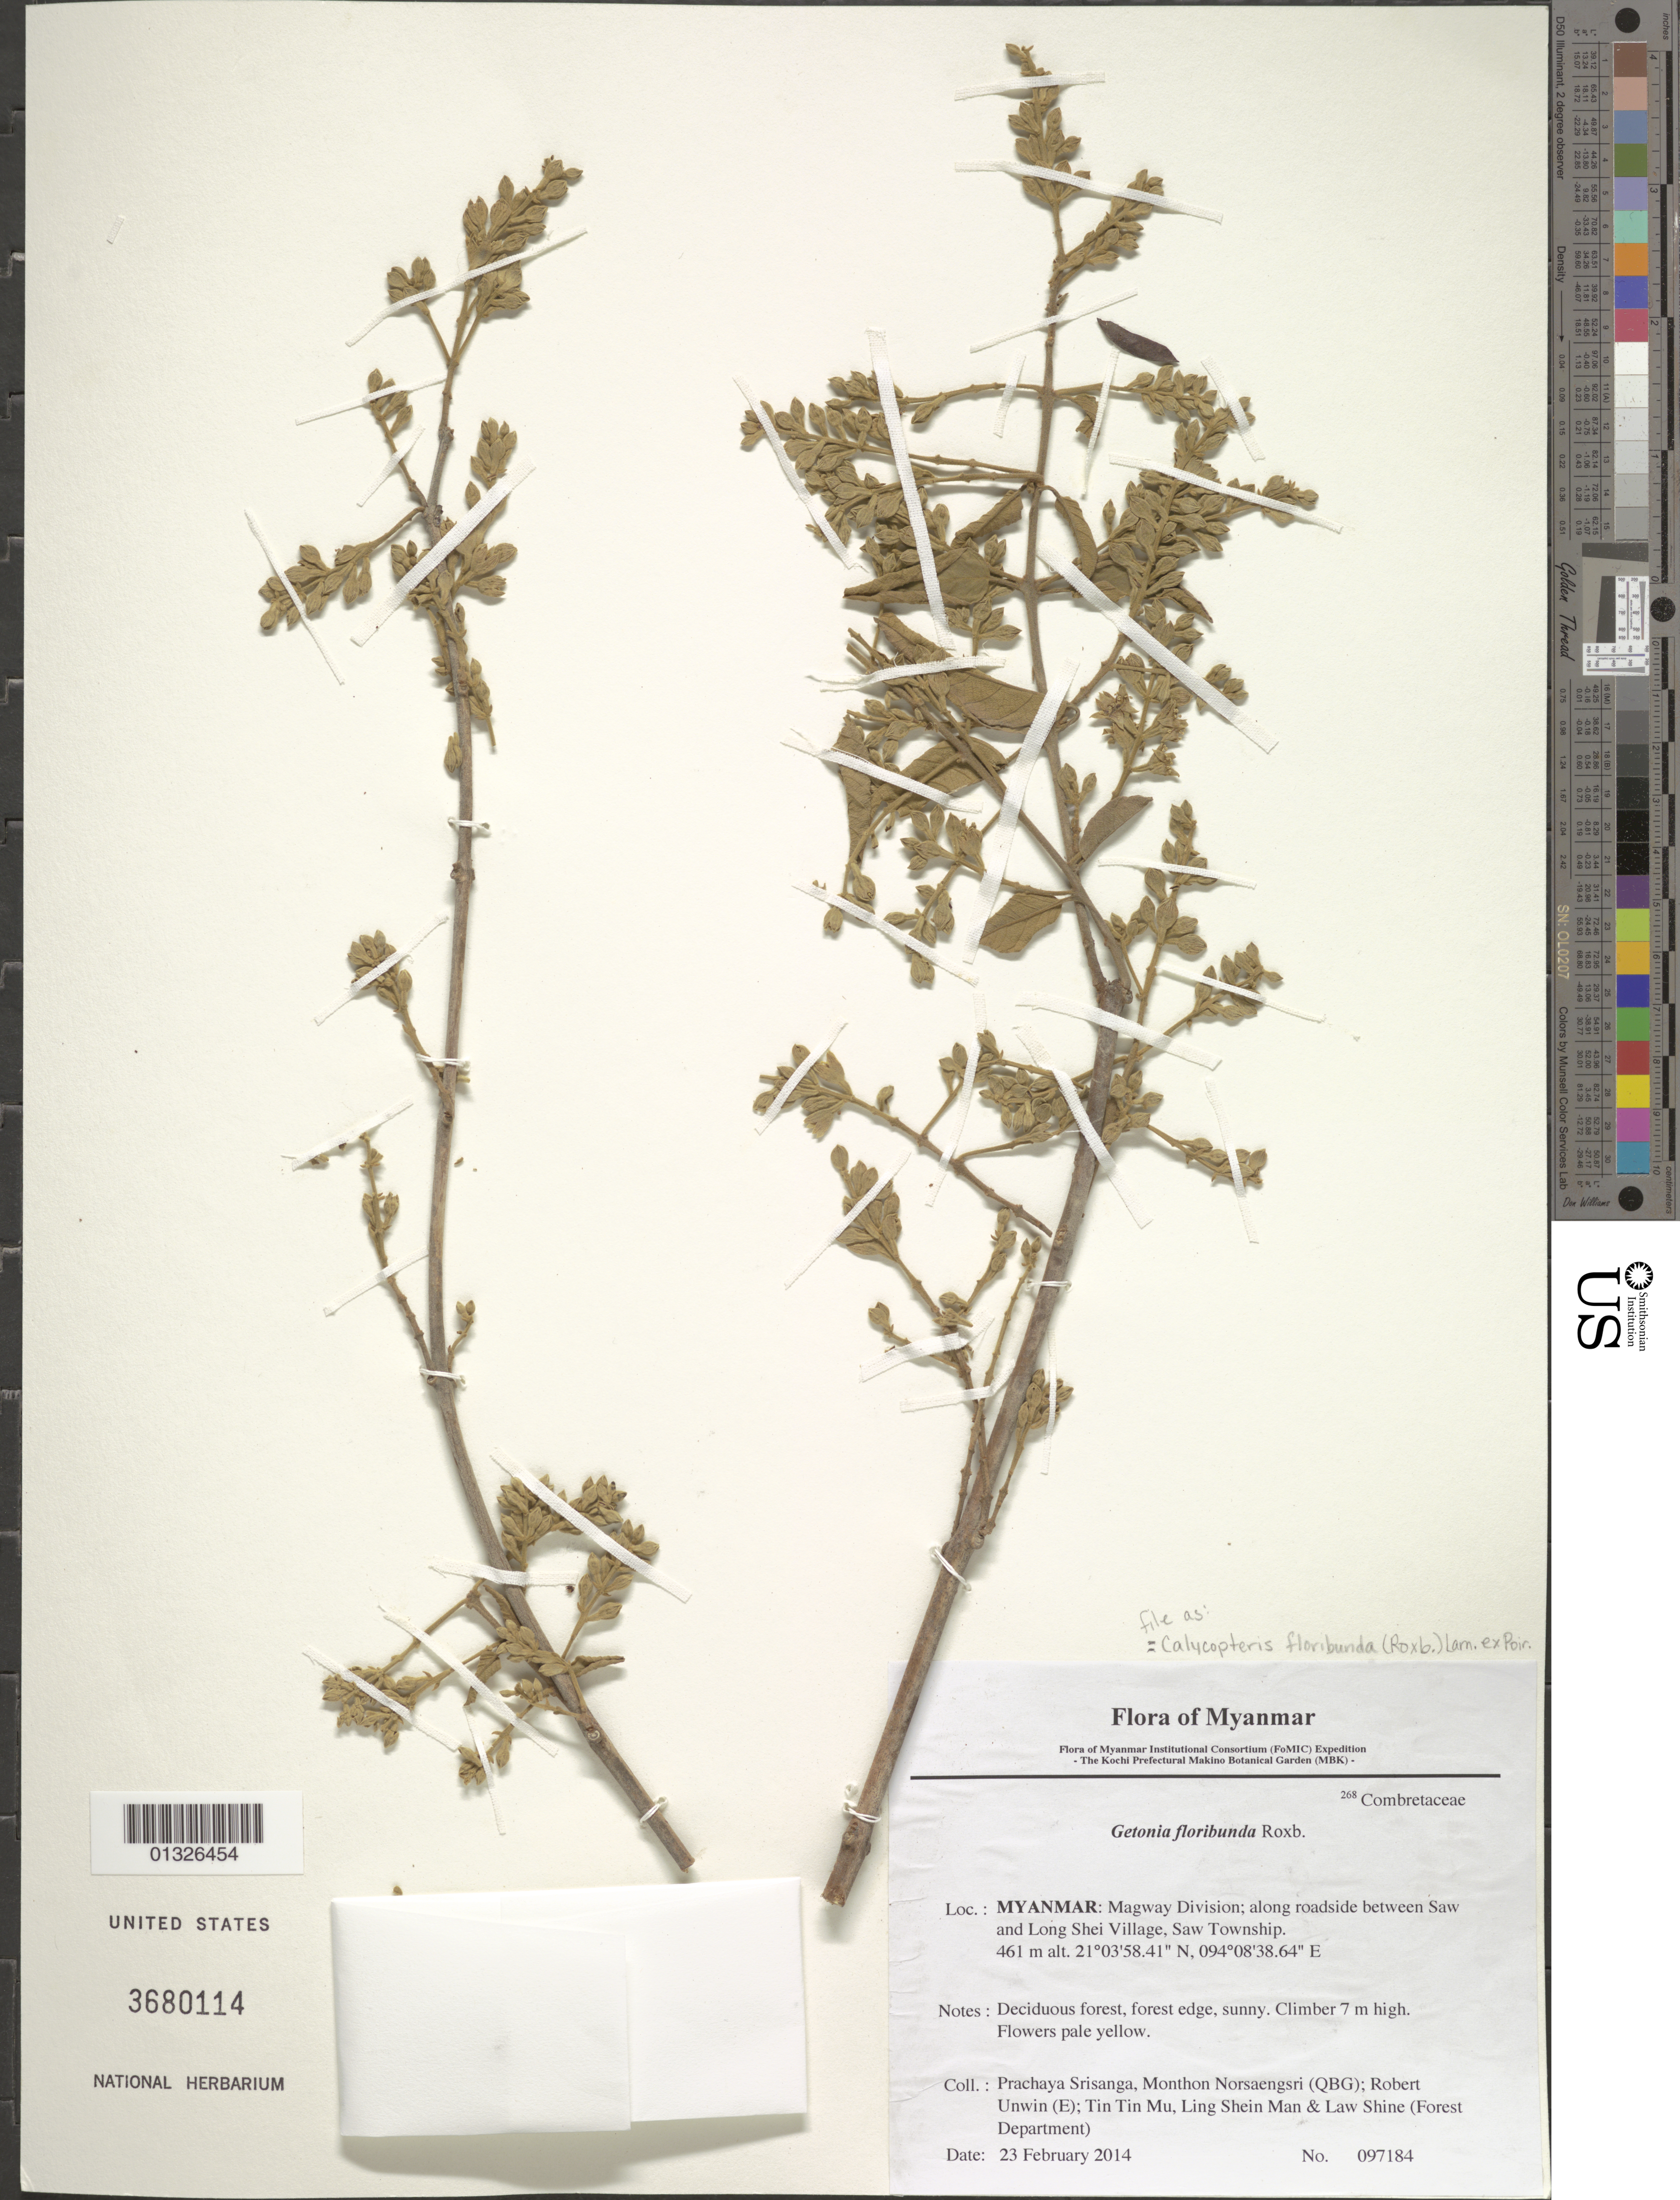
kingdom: Plantae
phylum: Tracheophyta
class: Magnoliopsida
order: Myrtales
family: Combretaceae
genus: Getonia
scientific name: Getonia floribunda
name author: Roxb.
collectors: P. Srisanga, M. Norsaengsri, R. Unwin, Tin Tin Mu, Ling Shein Man & L. Shine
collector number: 97184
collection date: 2014-02-23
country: Myanmar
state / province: Chin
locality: Along roadside between Saw and Long Shei Village, Saw Township.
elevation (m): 461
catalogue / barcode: US 3680114